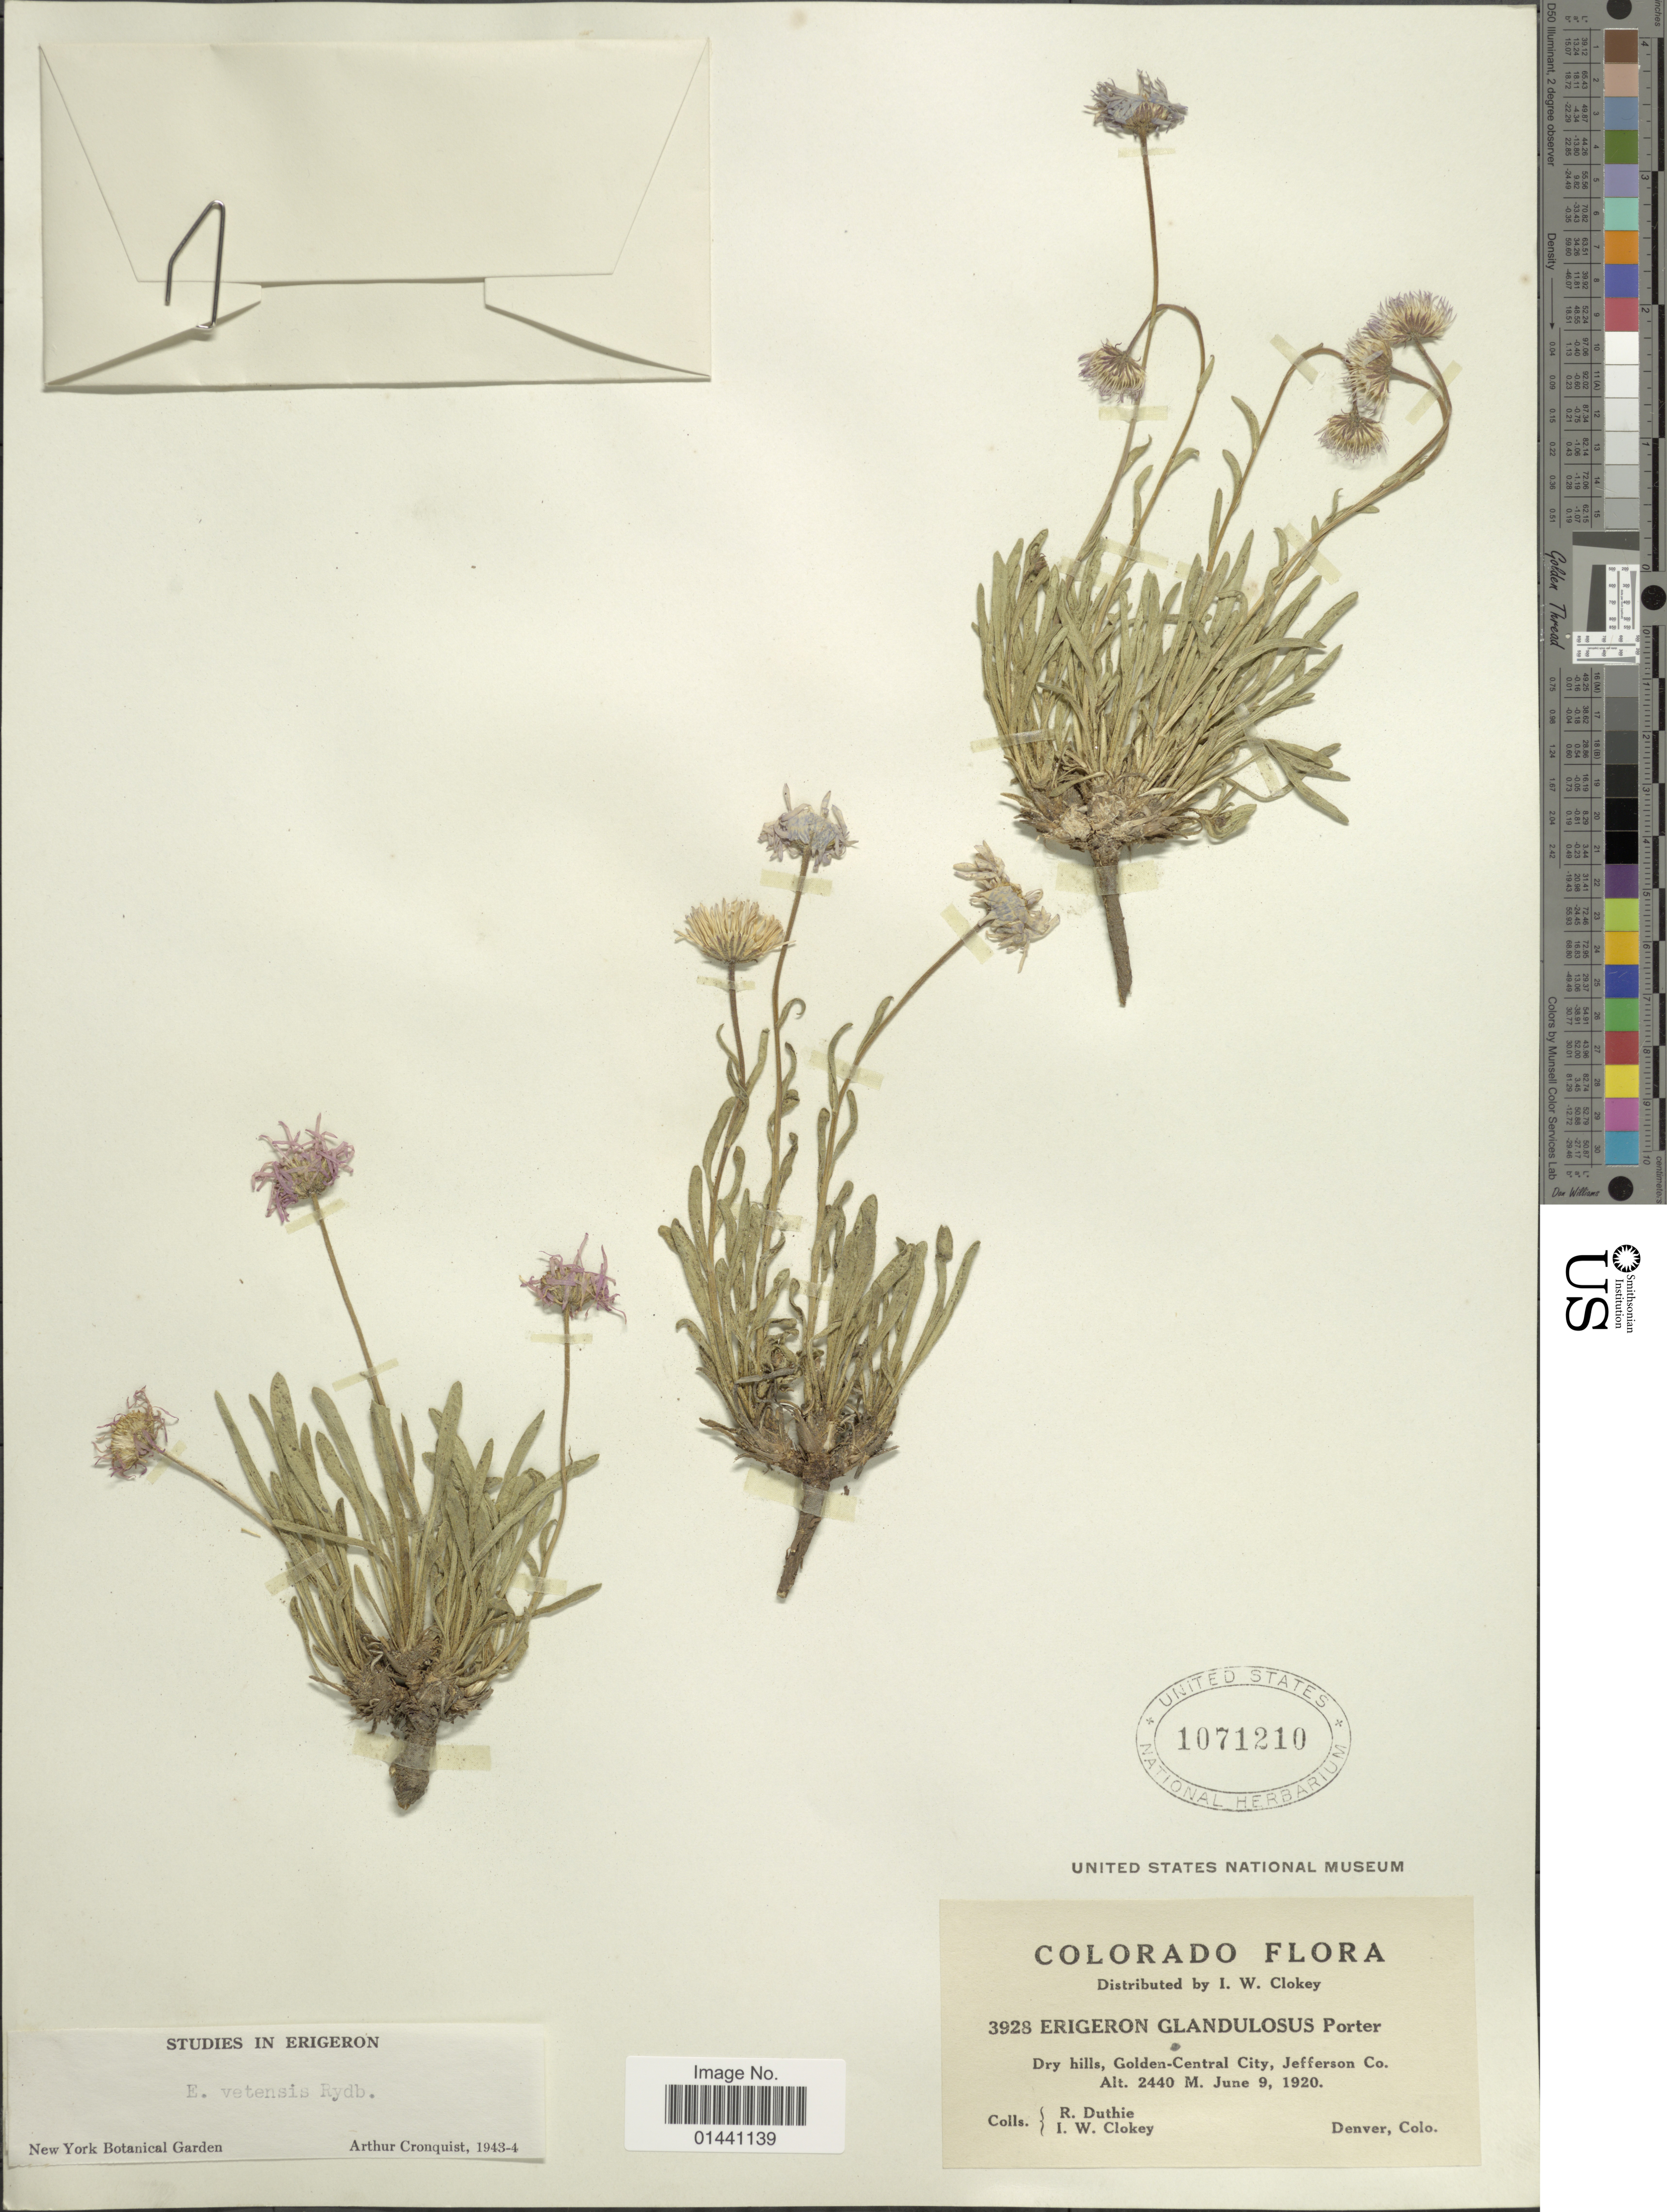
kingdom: Plantae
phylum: Tracheophyta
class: Magnoliopsida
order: Asterales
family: Asteraceae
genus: Erigeron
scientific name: Erigeron vetensis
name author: Rydb.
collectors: R. Duthie & I. W. Clokey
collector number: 3928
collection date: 1920-06-09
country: United States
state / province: Colorado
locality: Dry hills, Golden-Central City, Jefferson Co.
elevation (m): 2440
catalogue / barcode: US 1071210